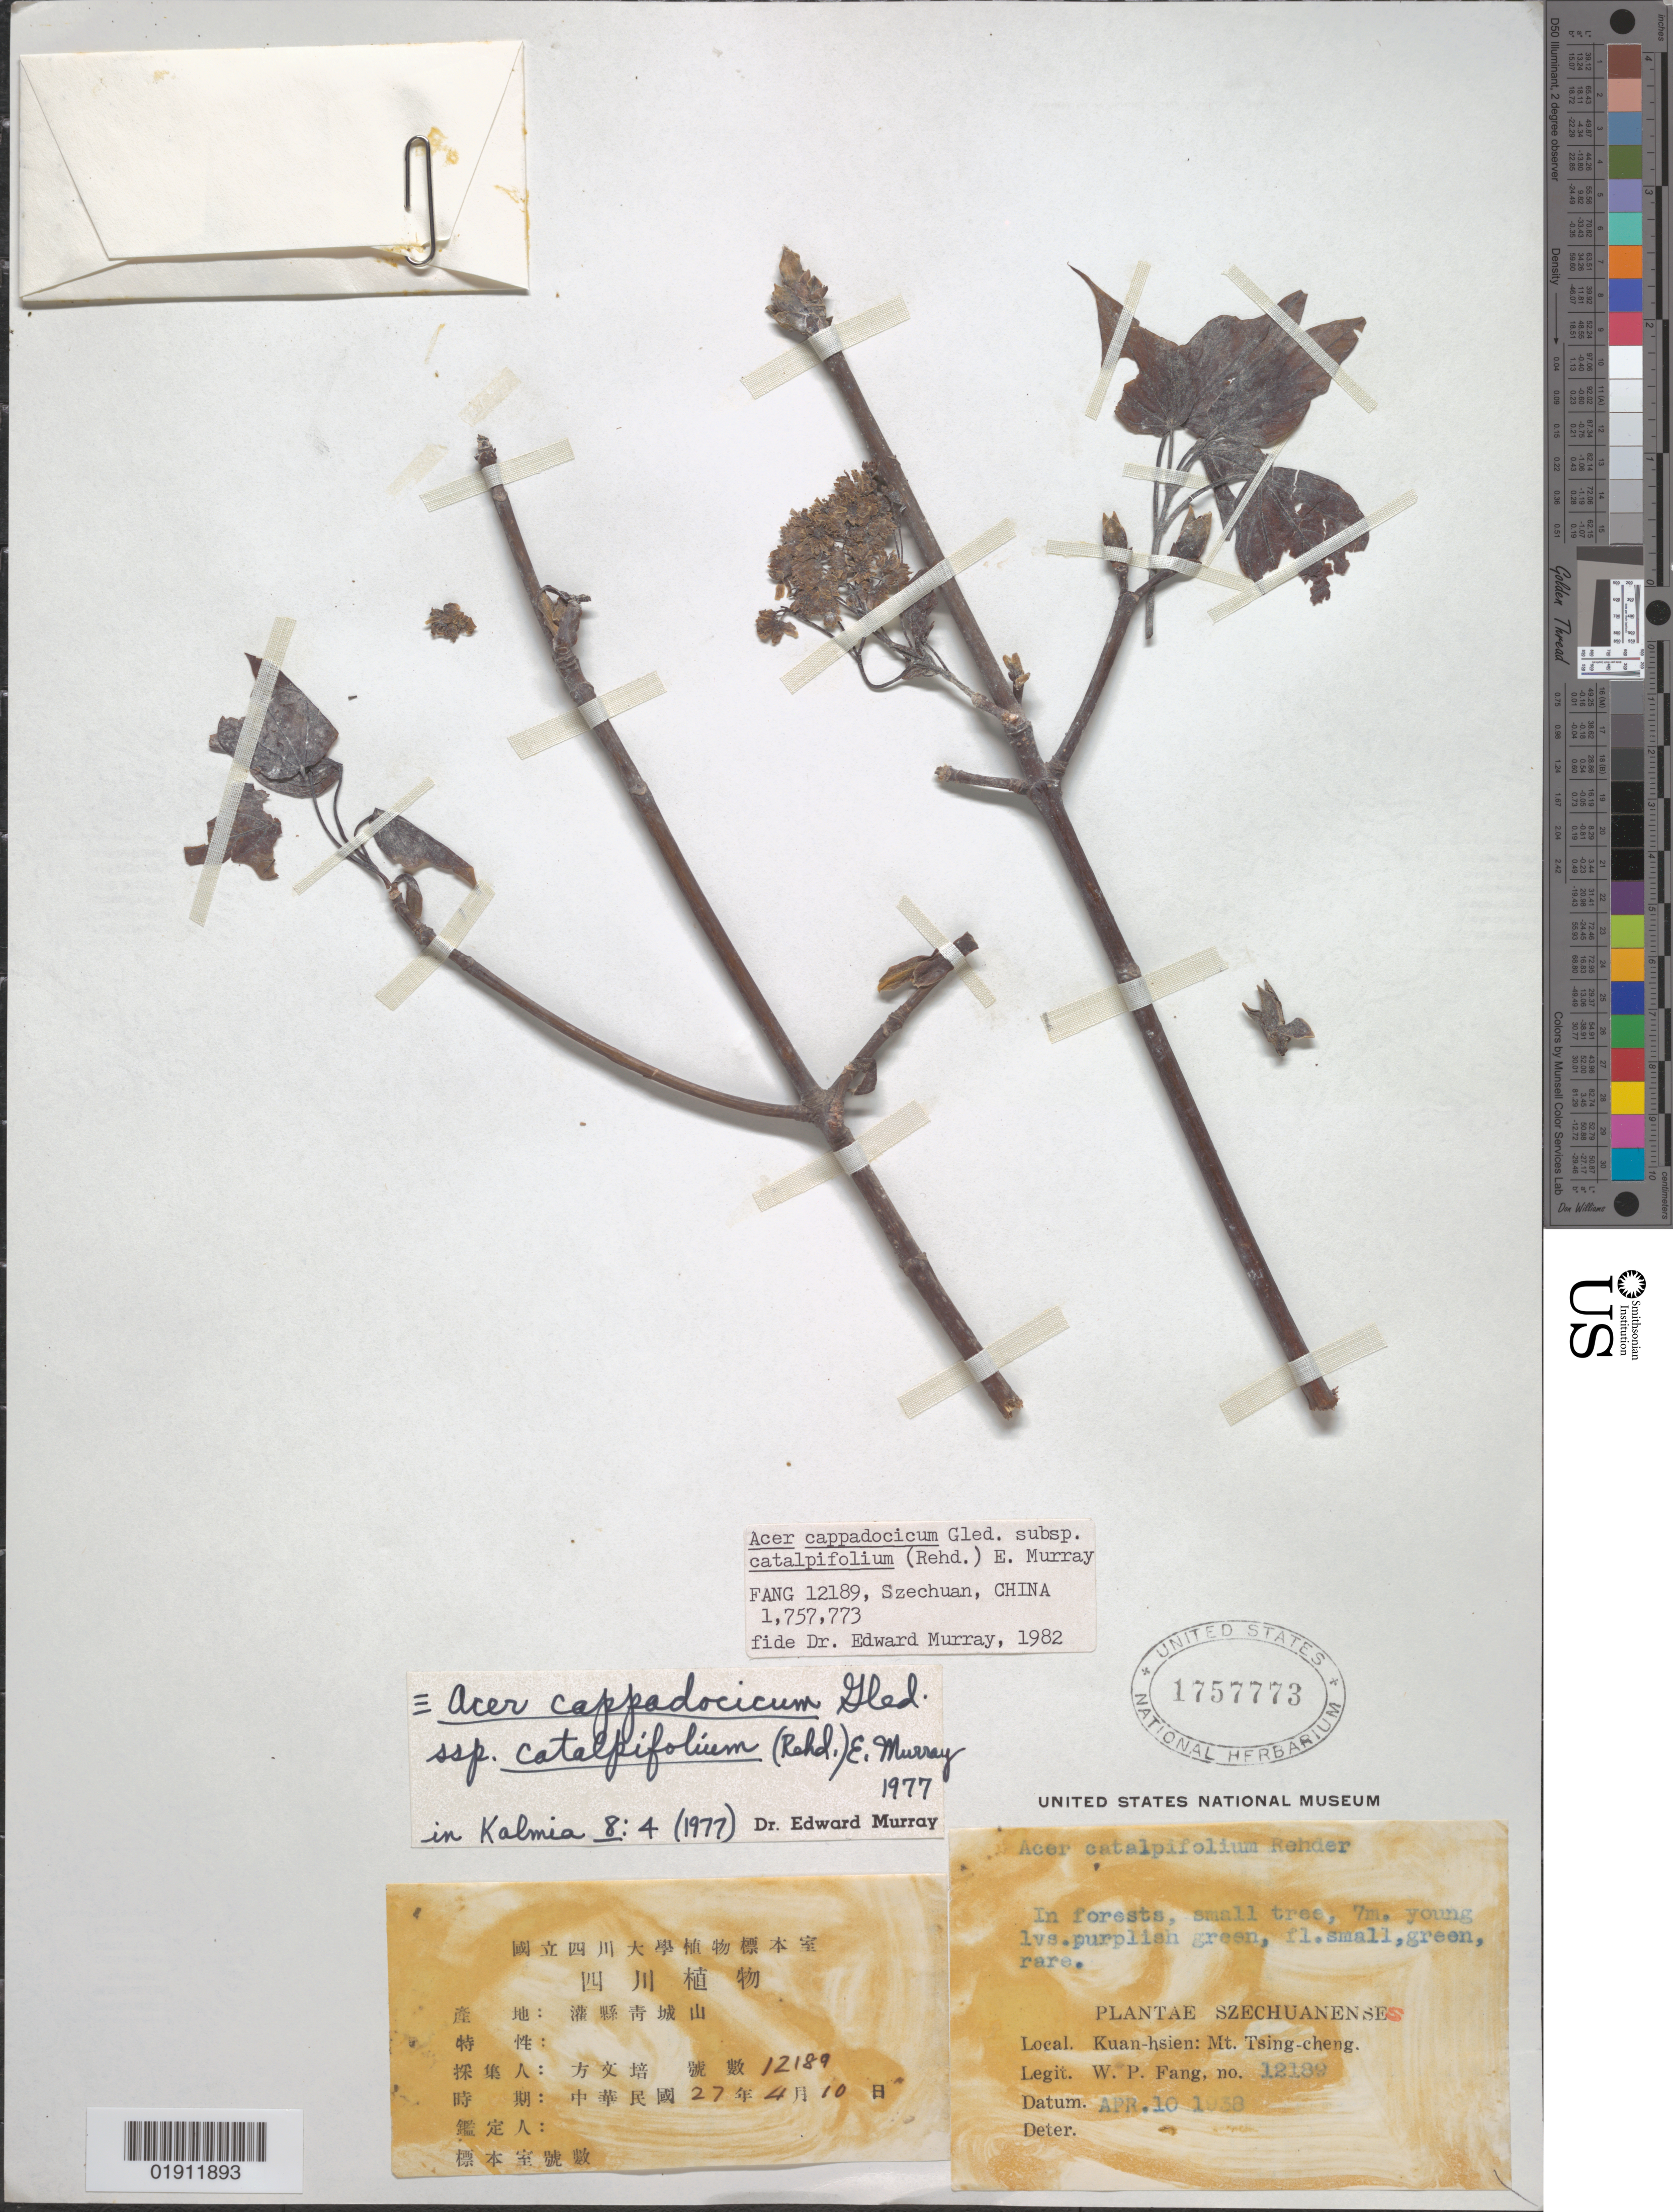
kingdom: Plantae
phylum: Tracheophyta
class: Magnoliopsida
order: Sapindales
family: Sapindaceae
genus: Acer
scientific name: Acer cappadocicum subsp. catalpifolium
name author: (Rehder) A.E. Murray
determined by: Murray, Edward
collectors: W. P. Fang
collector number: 12189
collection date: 1938-04-10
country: China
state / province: Sichuan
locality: Szechuan [Sichuan], Kuan-hsien, Mt. Tsing-cheng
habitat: In forests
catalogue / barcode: US 1757773